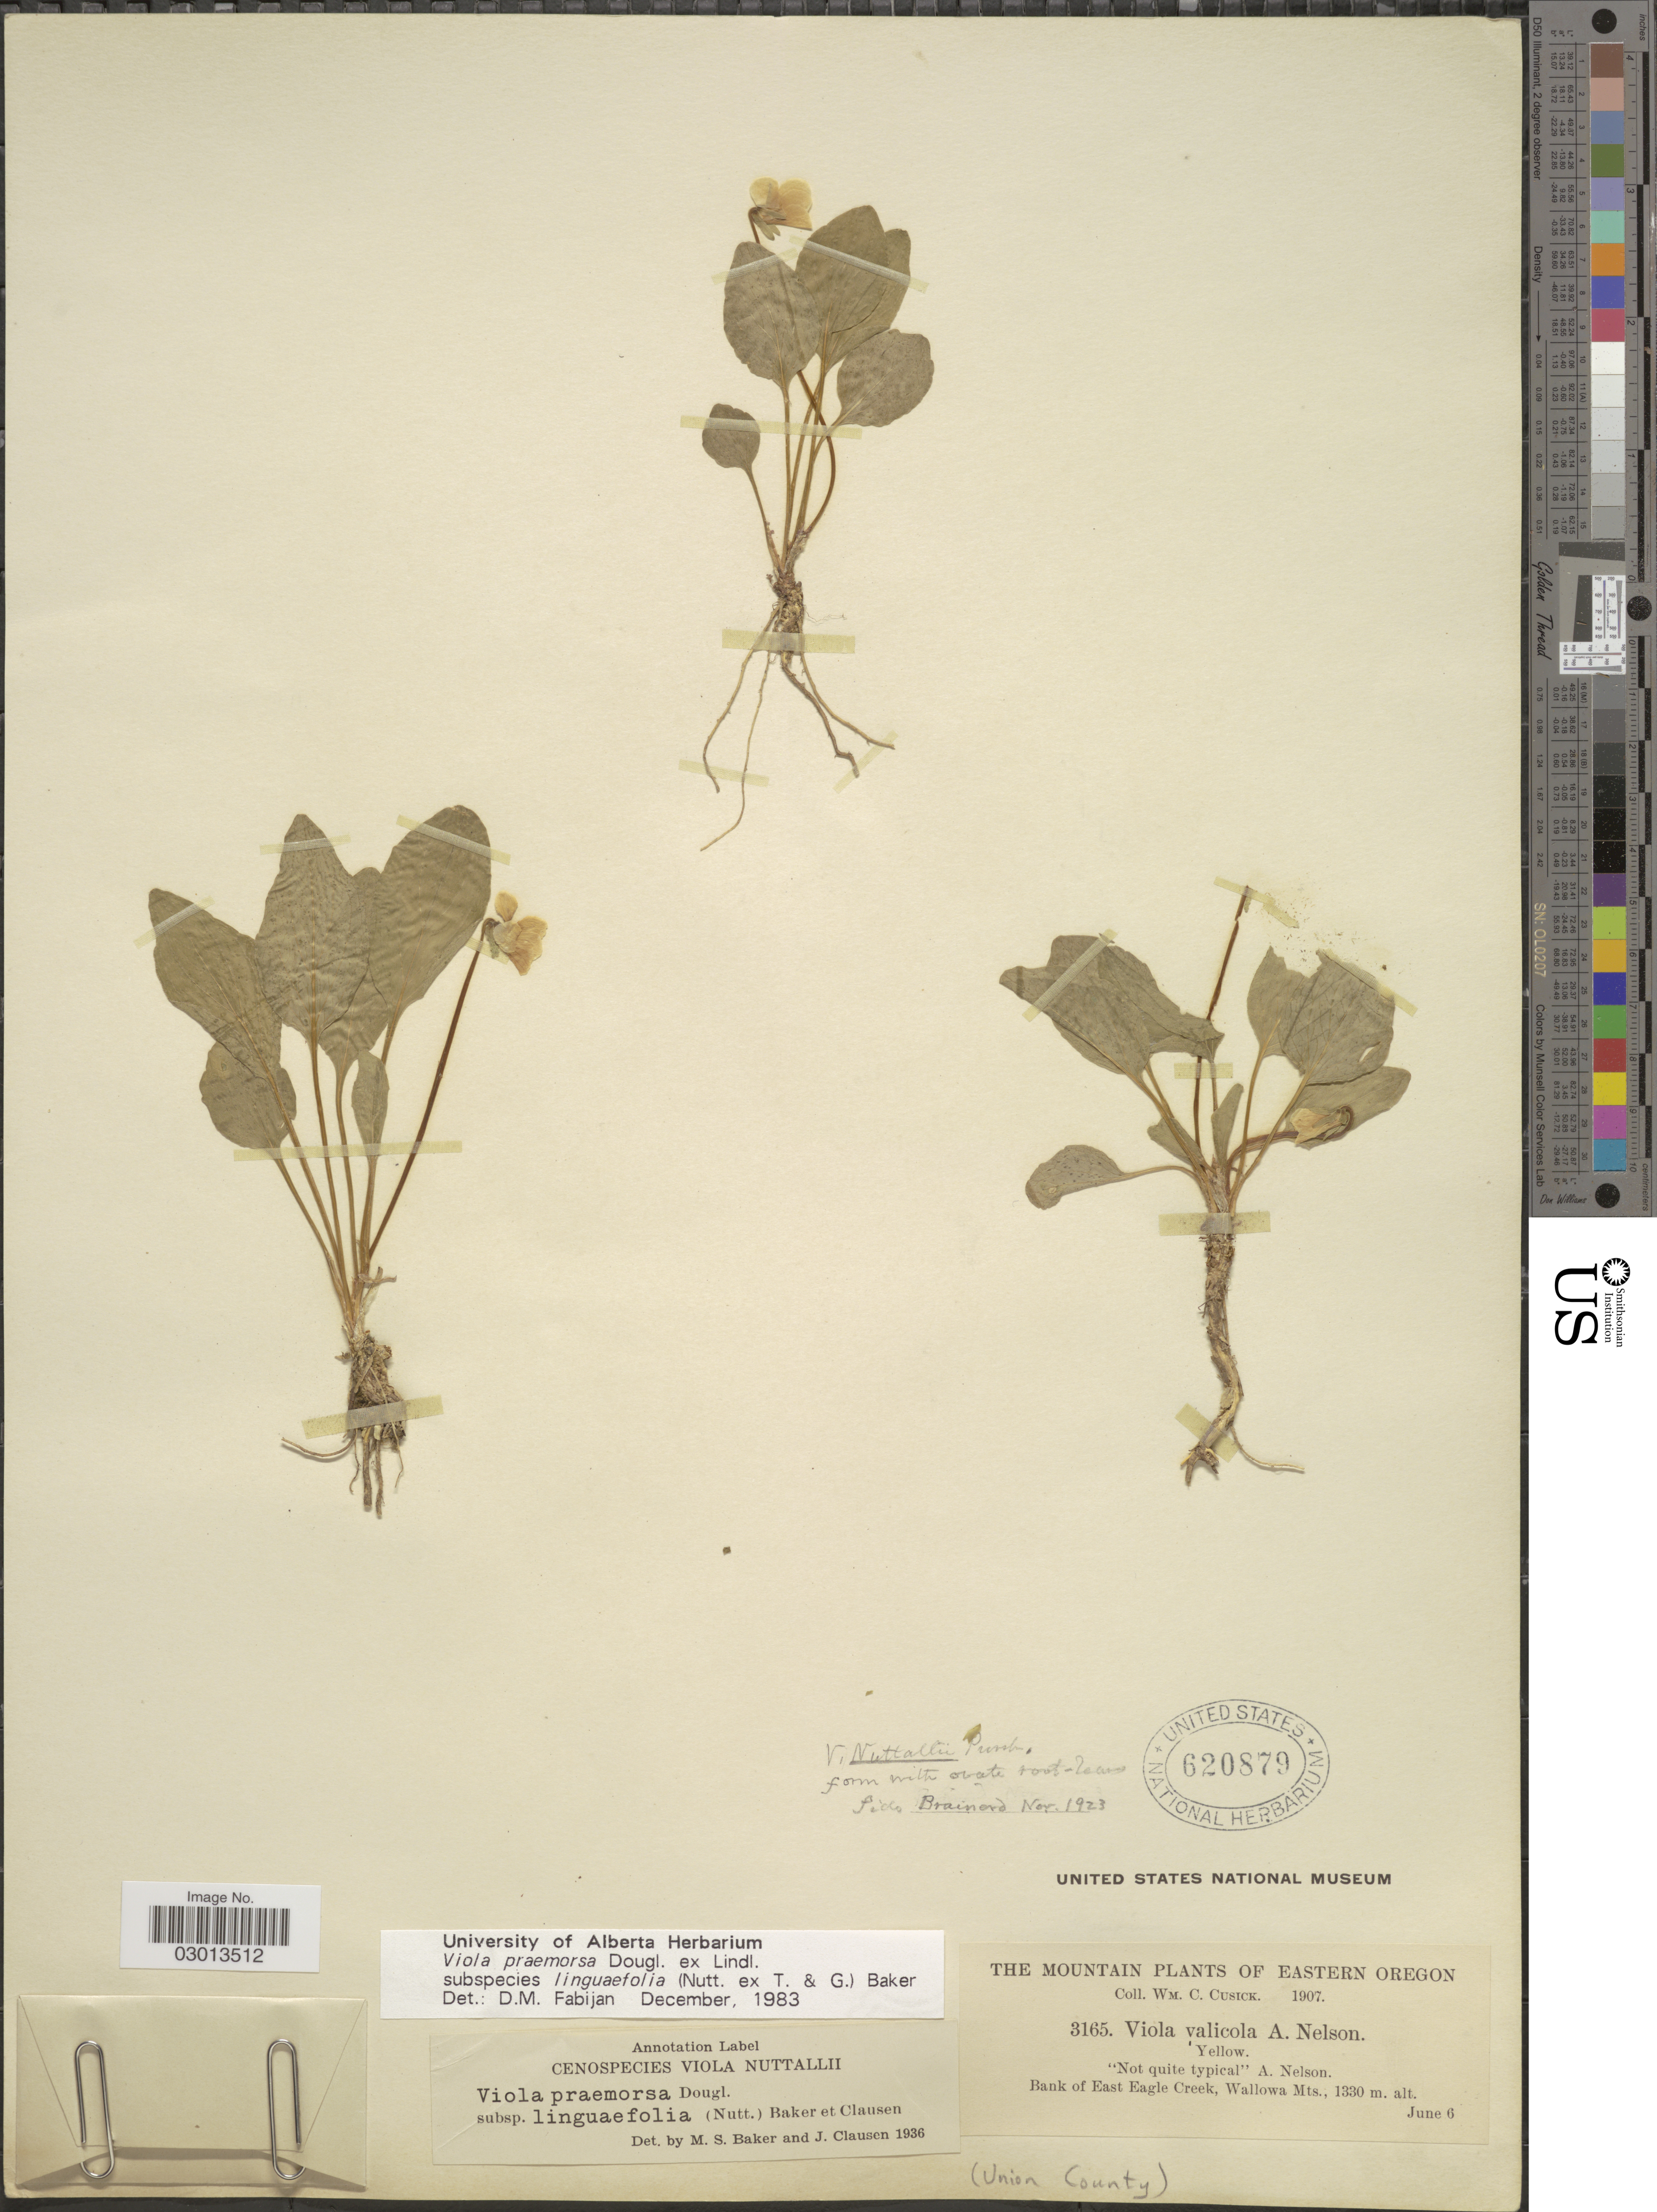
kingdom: Plantae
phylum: Tracheophyta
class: Magnoliopsida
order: Malpighiales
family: Violaceae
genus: Viola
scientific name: Viola praemorsa subsp. linguifolia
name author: (Nutt.) M.S. Baker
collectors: W. C. Cusick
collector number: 3165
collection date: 1907-06-06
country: United States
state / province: Oregon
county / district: Wallowa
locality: Mountain plants of Eastern Oregon. Bank of East Eagle Creek, Wallowa Mts. Union County.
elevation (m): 1330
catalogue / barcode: US 620879